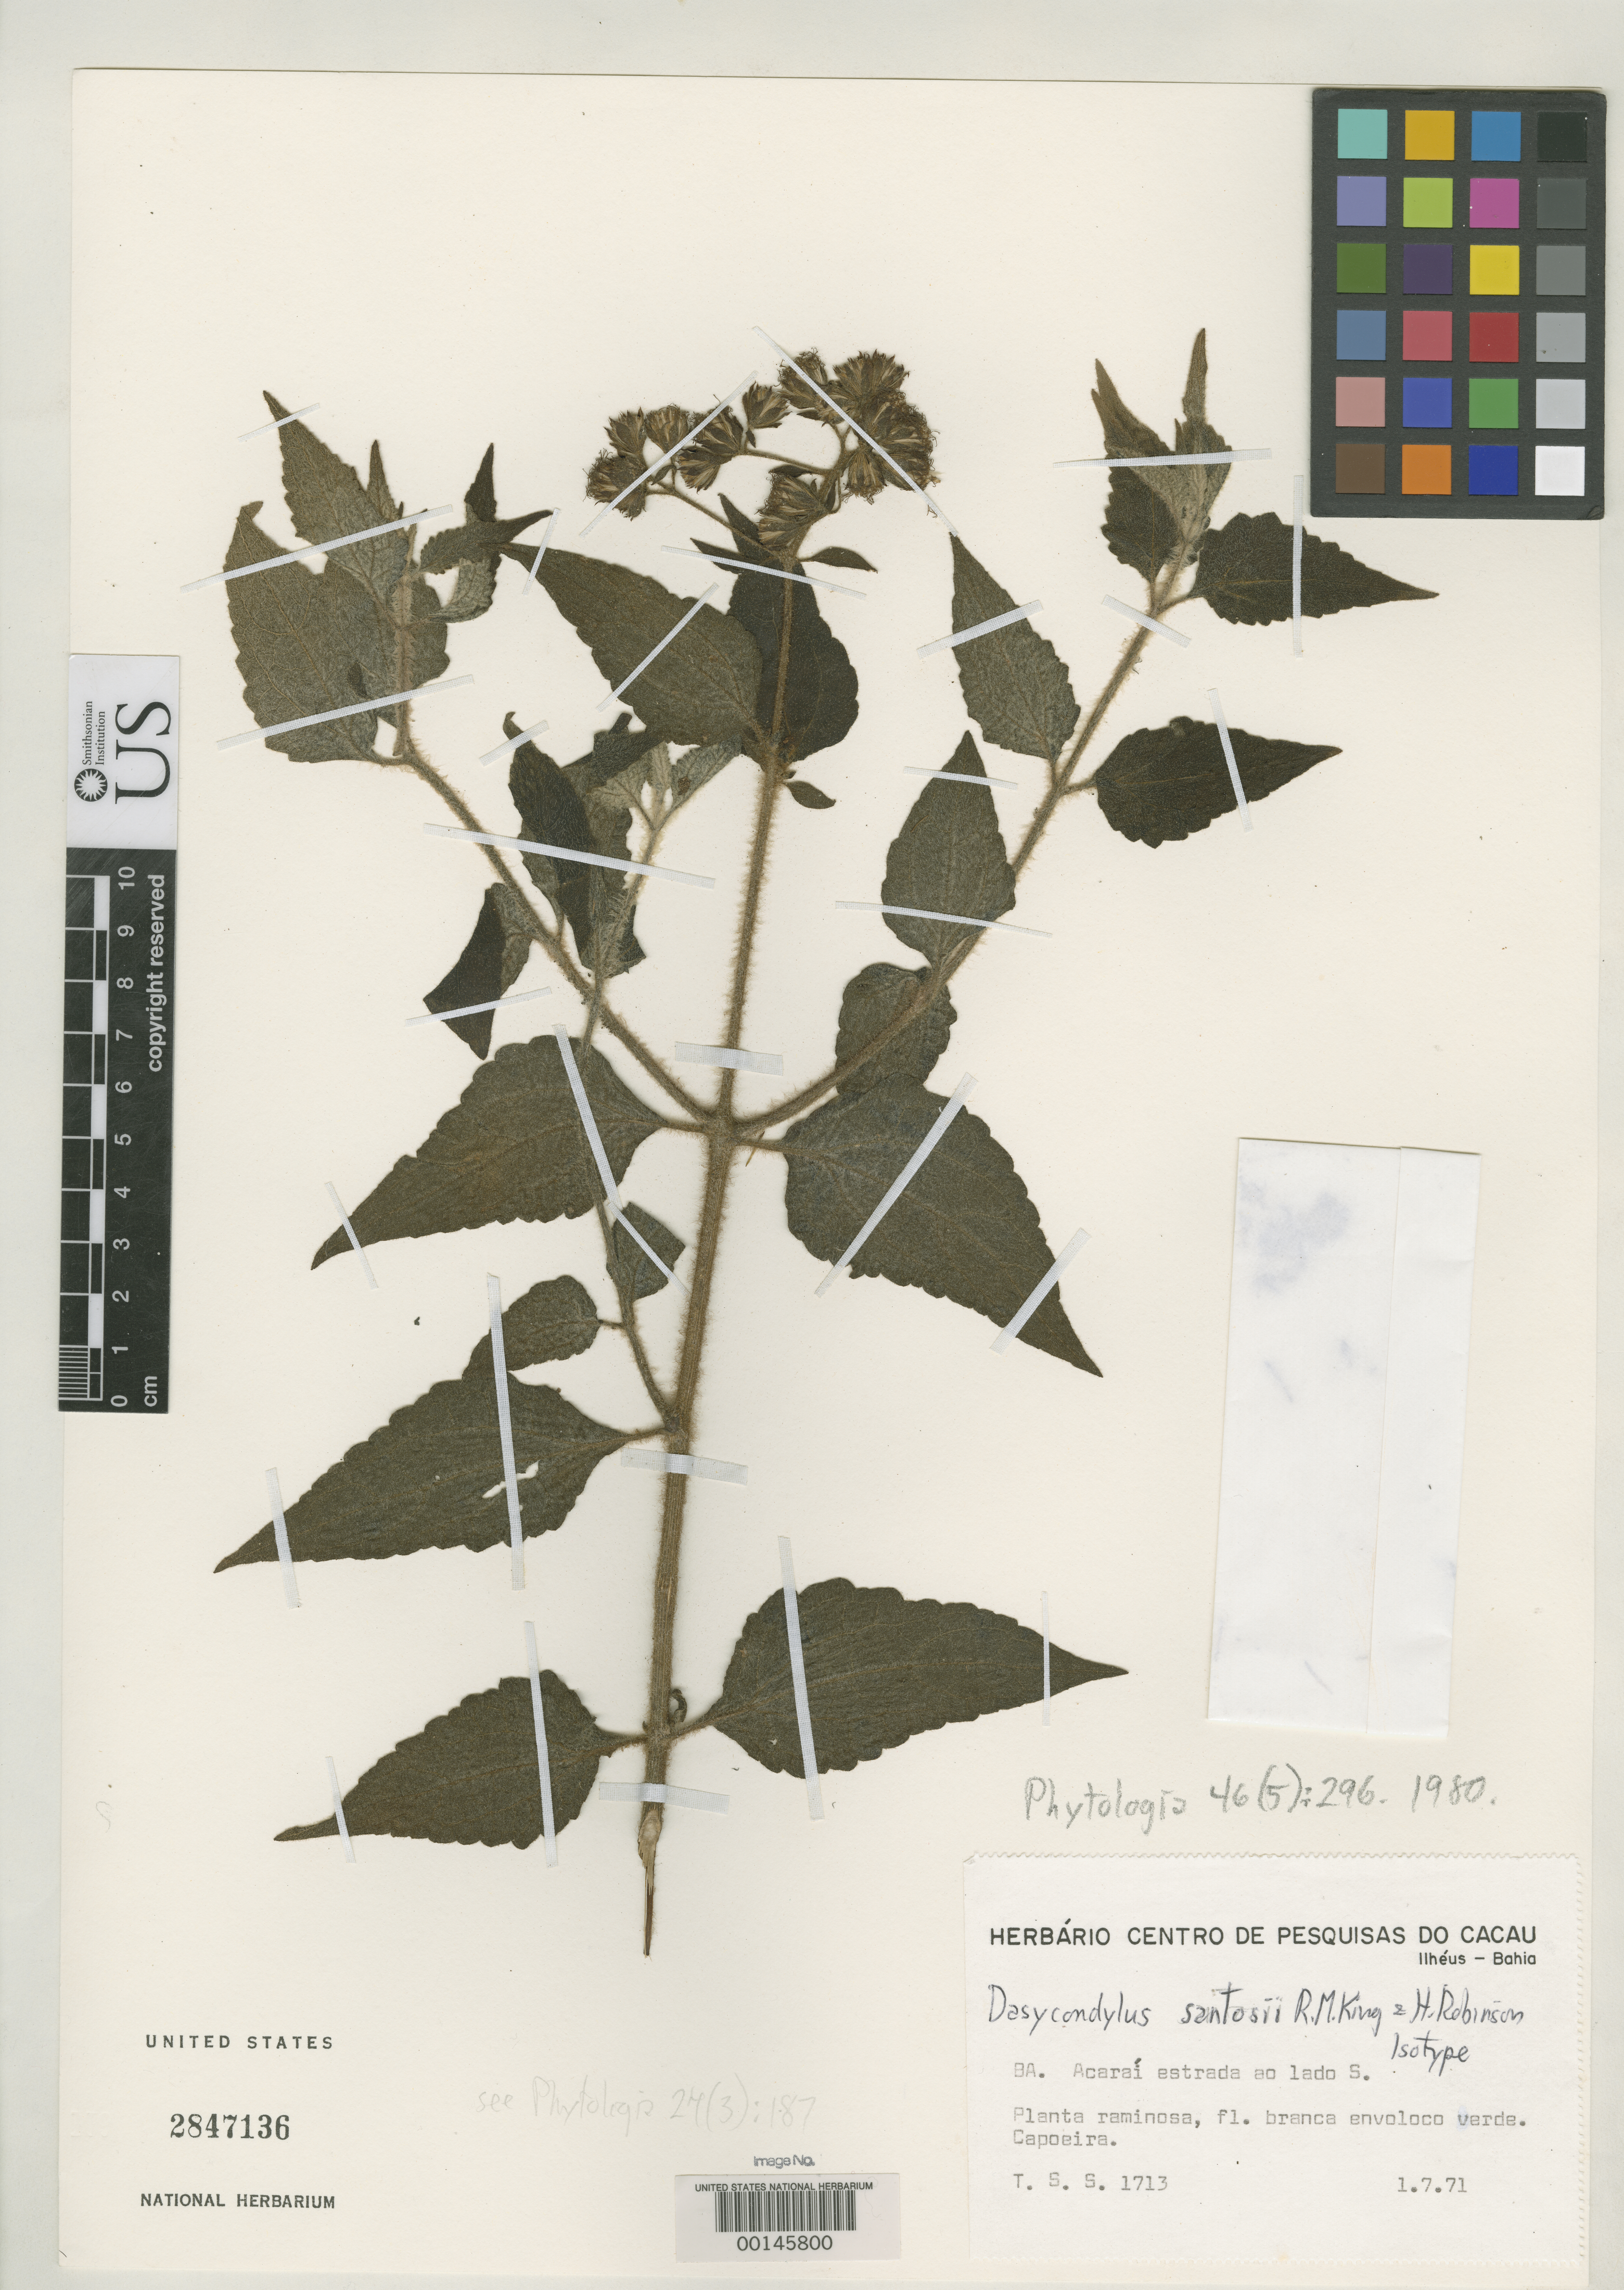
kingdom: Plantae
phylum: Tracheophyta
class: Magnoliopsida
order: Asterales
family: Asteraceae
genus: Dasycondylus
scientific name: Dasycondylus santosii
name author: R.M. King & H. Rob.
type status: Isotype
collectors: T. S. Santos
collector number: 1713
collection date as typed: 01 Jul 1971 or 07 Jan 1971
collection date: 1971-01-07 or 1971-07-01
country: Brazil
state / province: Bahia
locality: Acarai estrada S of Capoeira.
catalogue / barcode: US 2847136